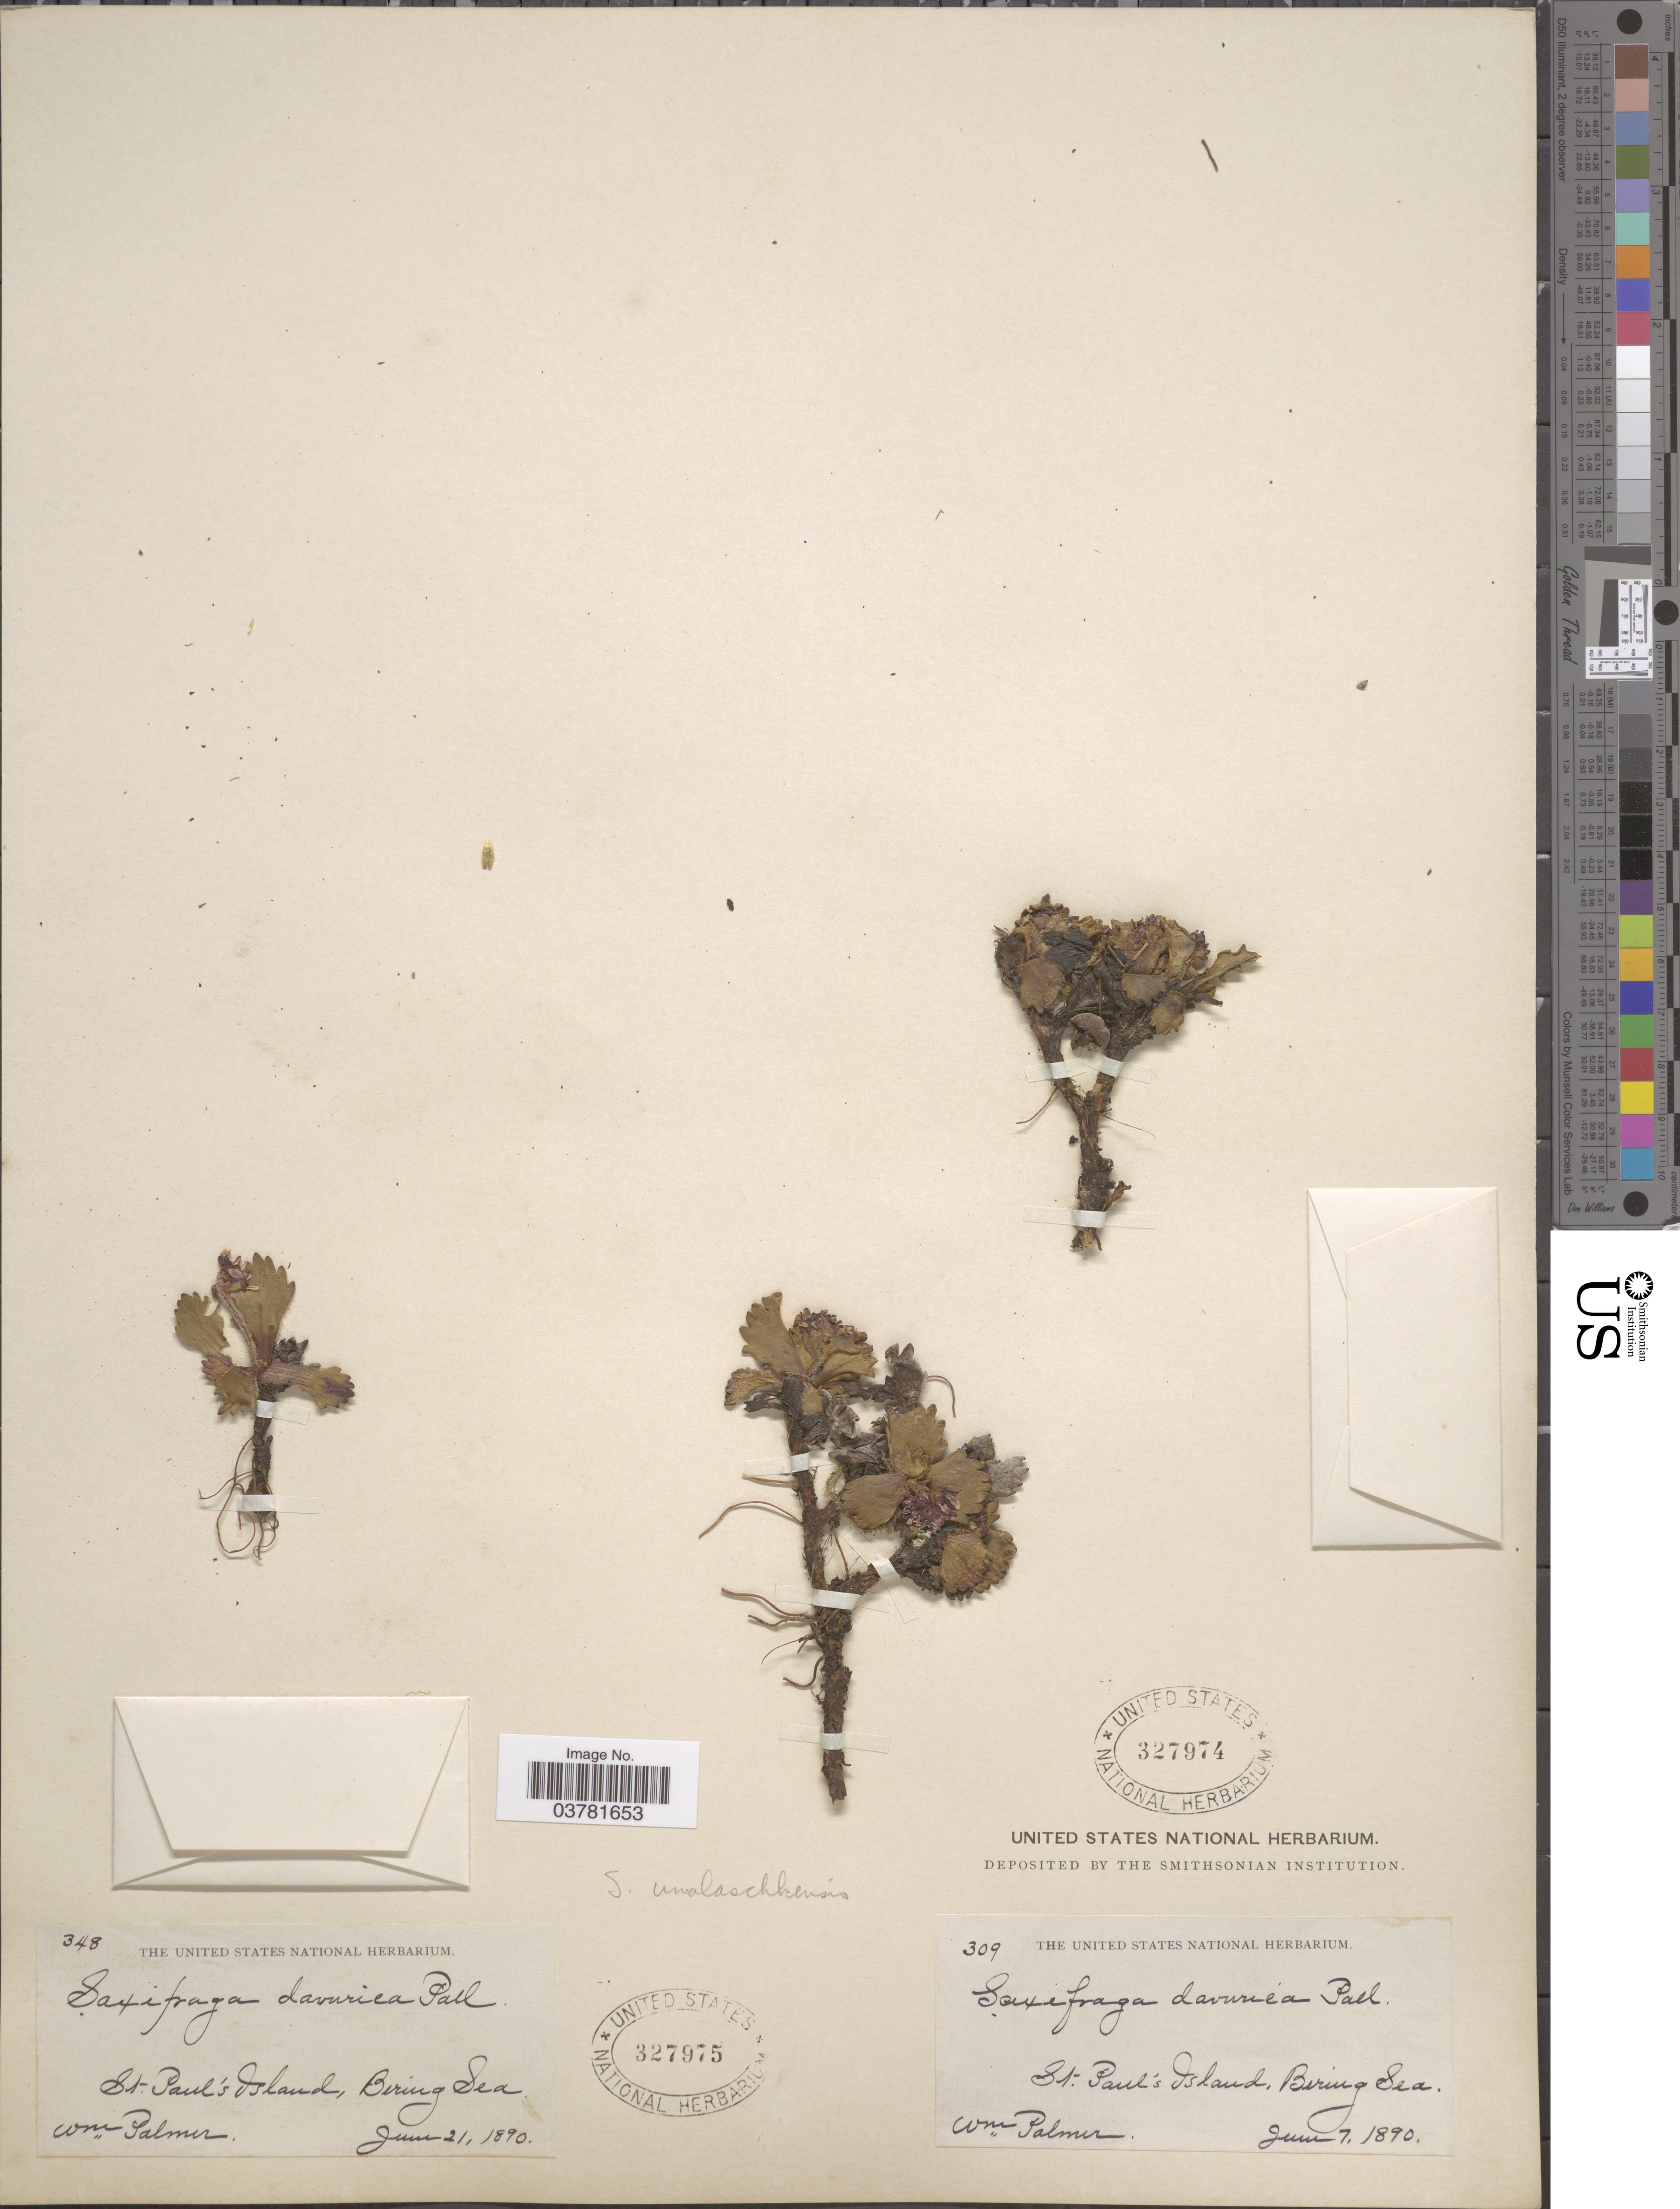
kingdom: Plantae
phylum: Tracheophyta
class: Magnoliopsida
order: Saxifragales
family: Saxifragaceae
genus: Micranthes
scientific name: Micranthes reflexa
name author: (Hook.) Small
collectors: W. Palmer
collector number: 309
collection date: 1890-06-07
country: United States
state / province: Alaska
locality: St. Paul's Island, Bering Sea.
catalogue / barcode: US 327974